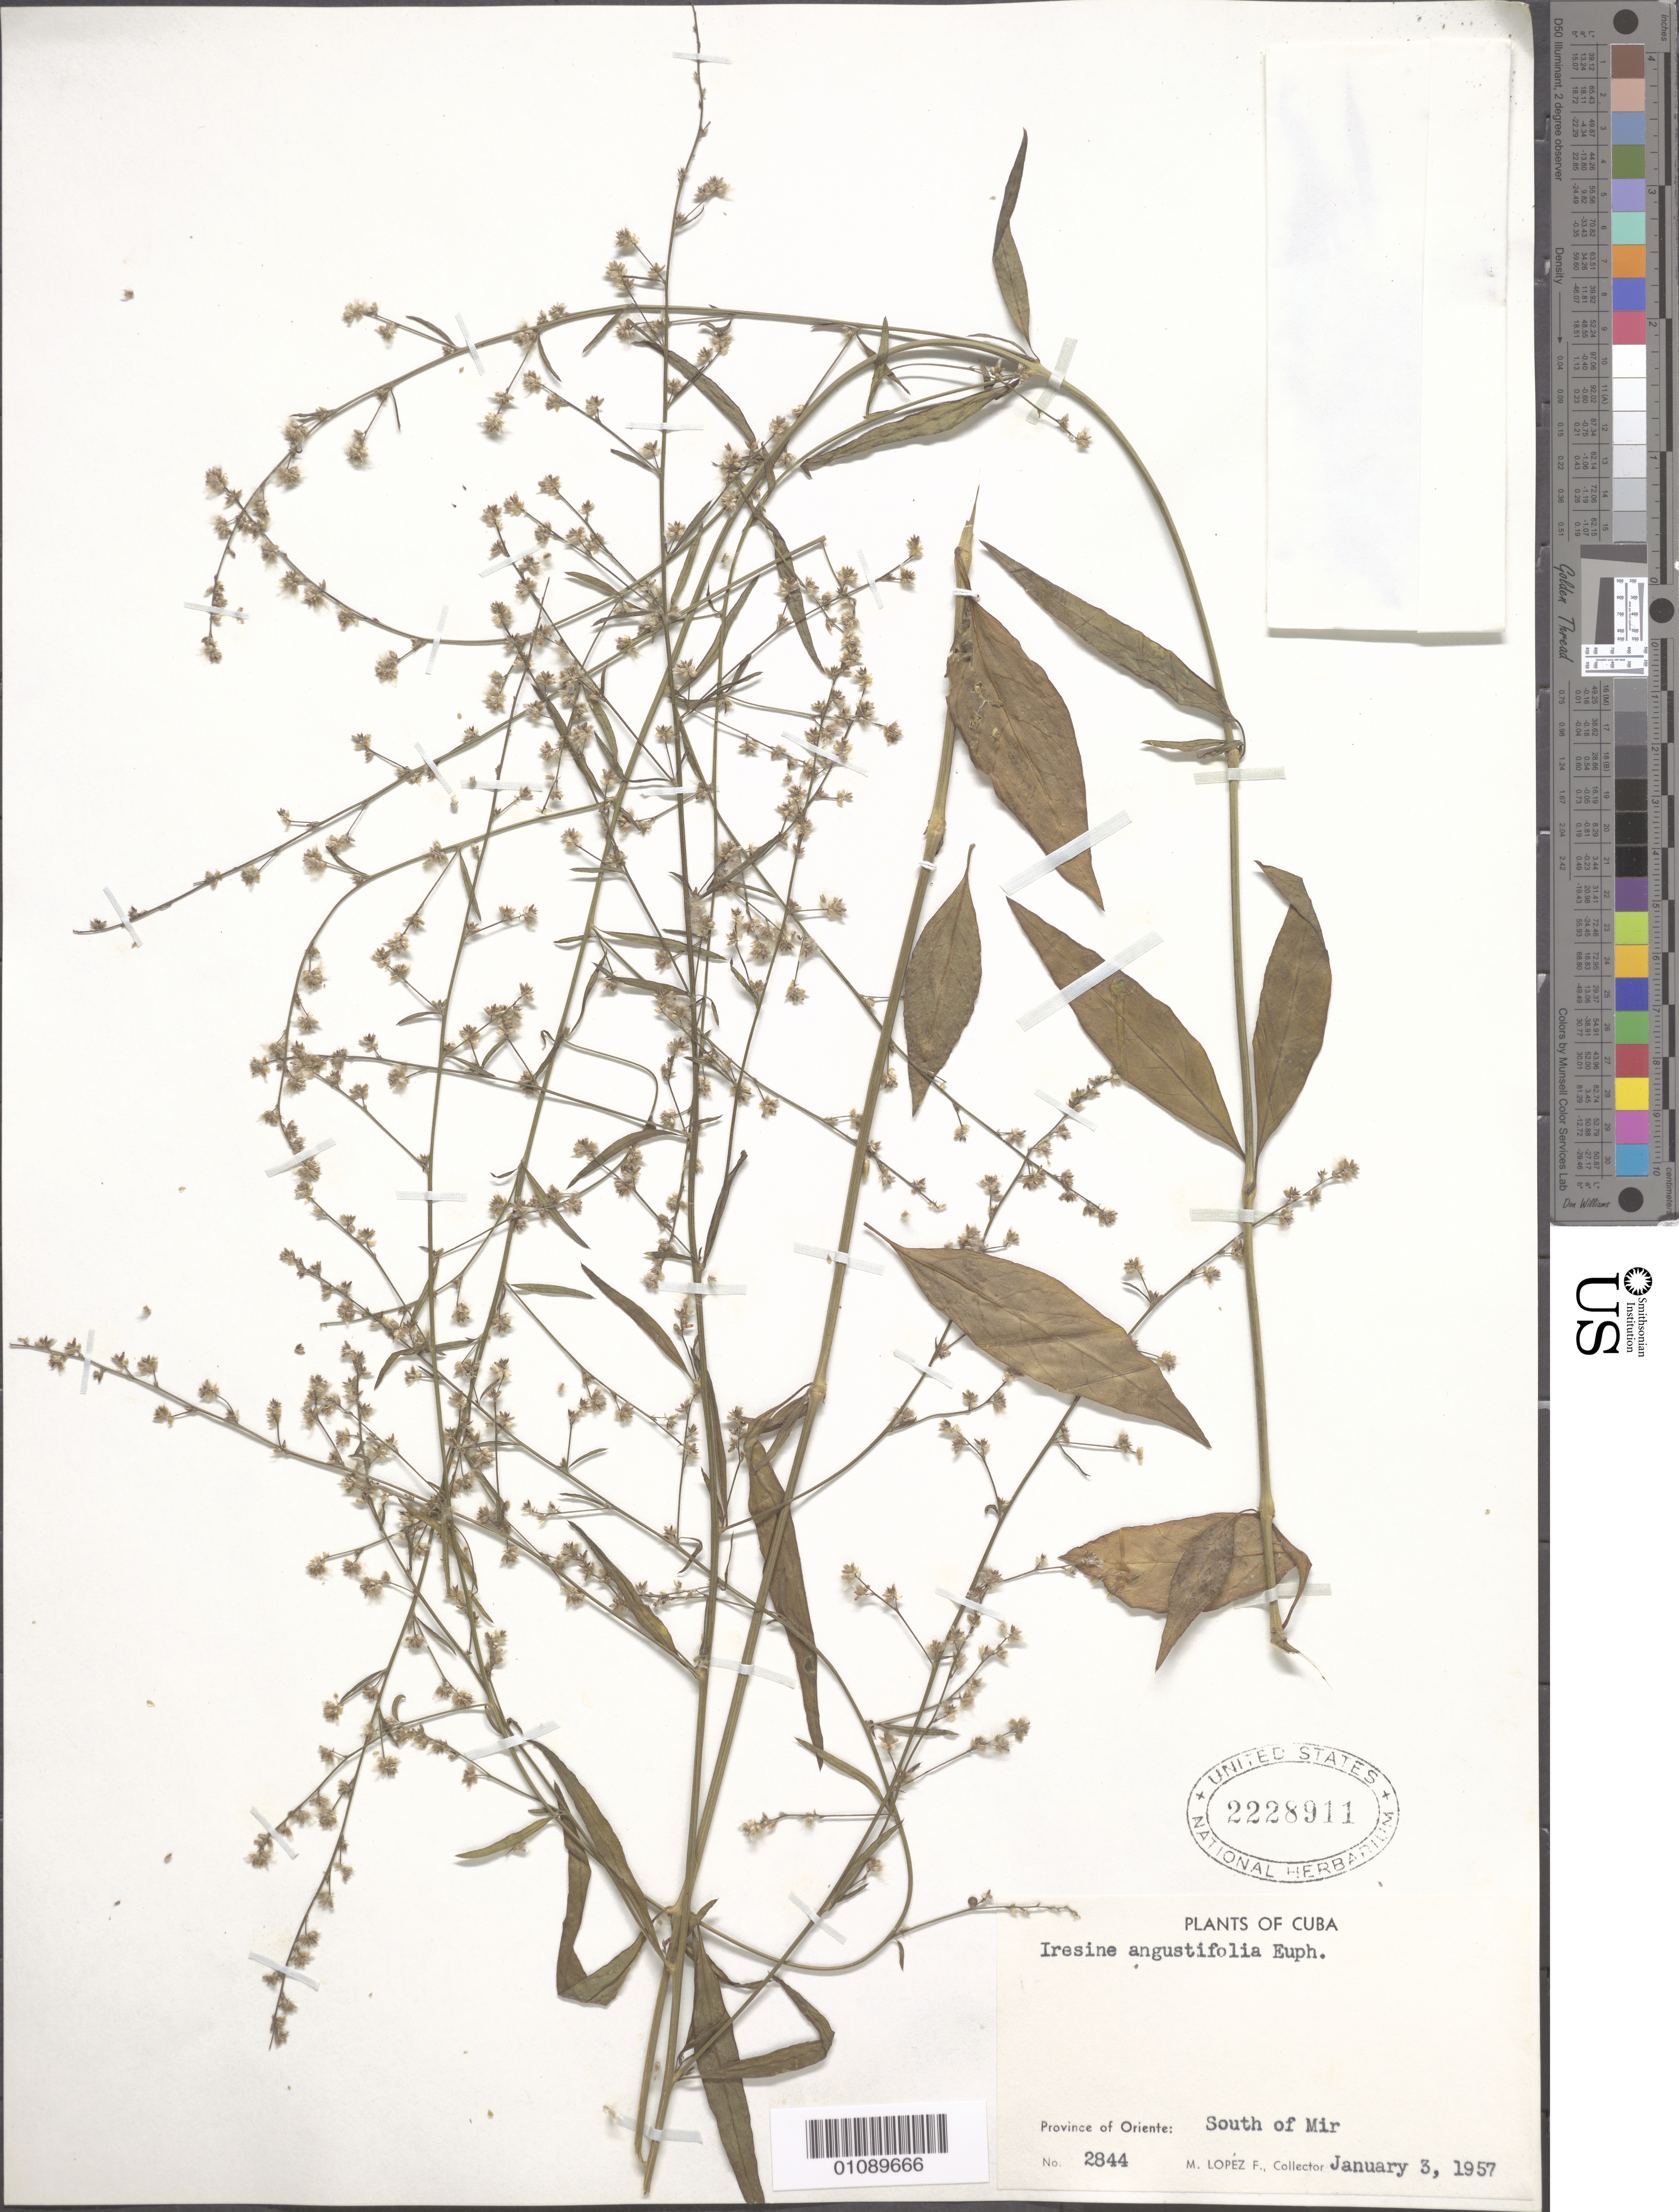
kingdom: Plantae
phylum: Tracheophyta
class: Magnoliopsida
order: Caryophyllales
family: Amaranthaceae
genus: Iresine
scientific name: Iresine angustifolia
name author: Euphrasén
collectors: M. López Figueiras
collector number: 2844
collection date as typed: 03 Jan 1957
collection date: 1957-01-03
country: Cuba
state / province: Holguín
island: Cuba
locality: Province of Oriente: S of Mir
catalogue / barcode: US 2228911